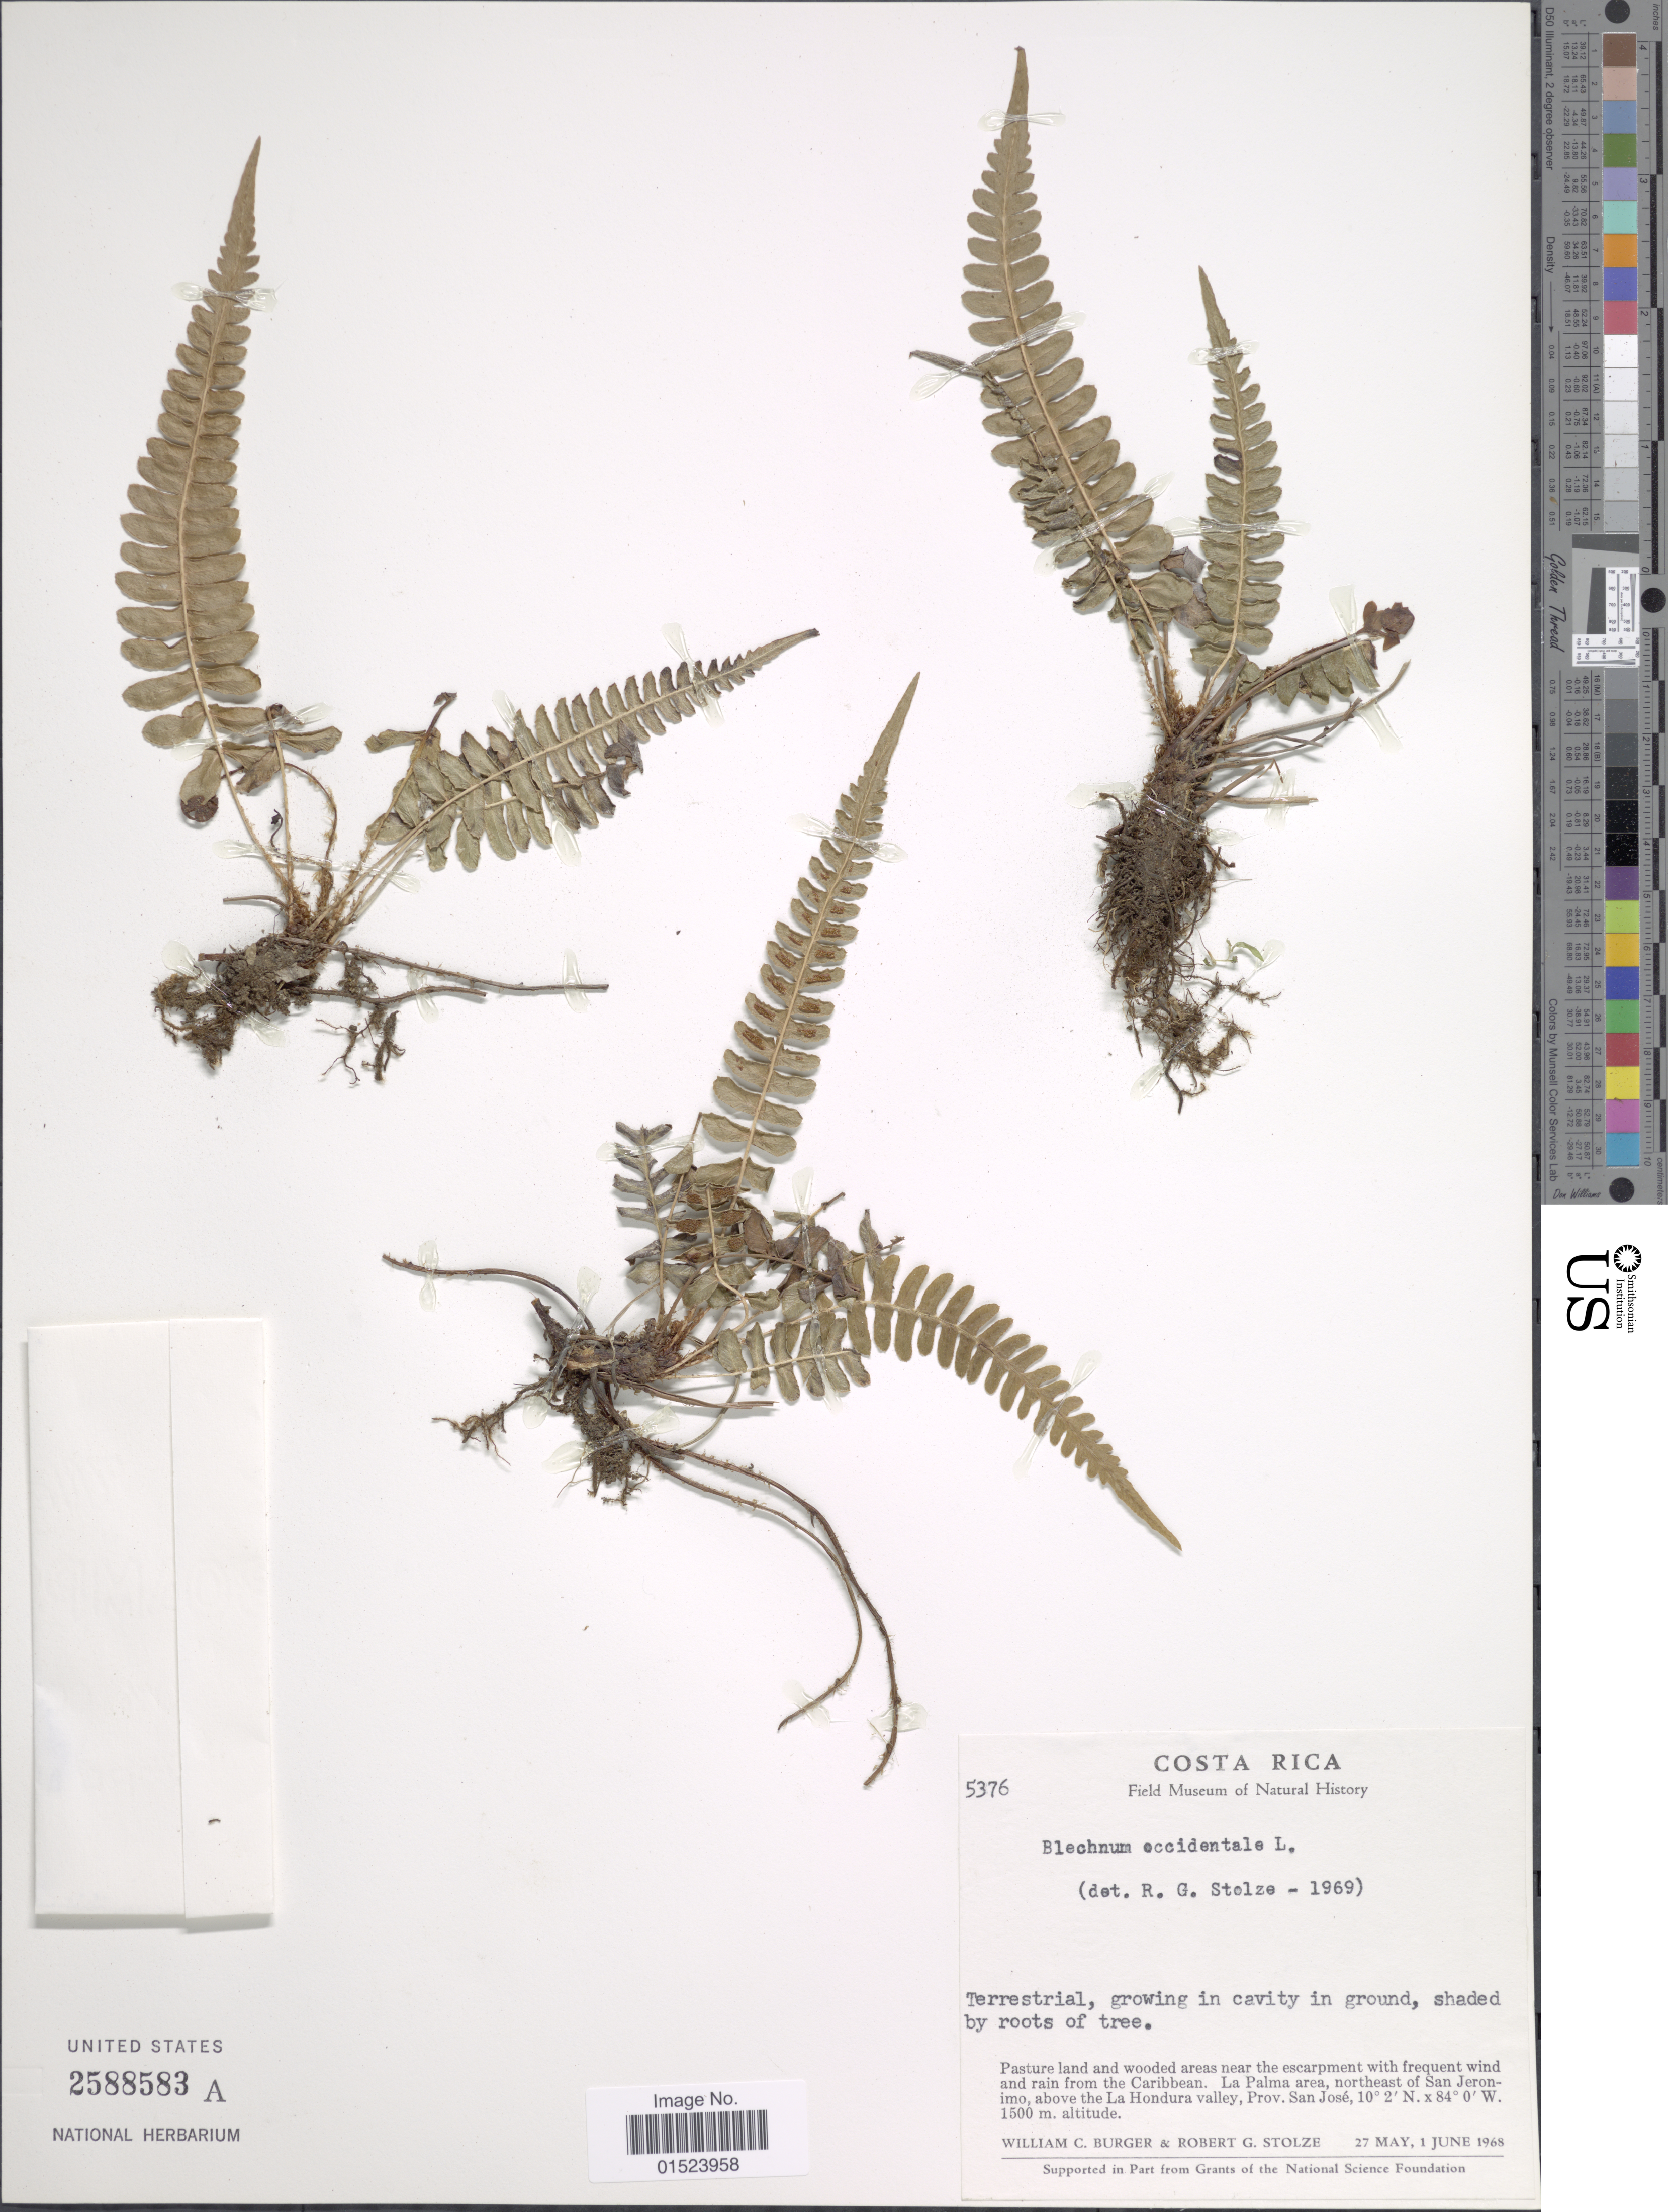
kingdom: Plantae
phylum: Tracheophyta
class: Polypodiopsida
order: Polypodiales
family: Blechnaceae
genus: Blechnum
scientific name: Blechnum glandulosum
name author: Link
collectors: W. Burger & R. G. Stolze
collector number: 5376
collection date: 1968-05-27/1968-06-01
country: Costa Rica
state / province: San José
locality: Pasture land and wooded areas near the escarpment with frequent wind and rain from the Caribbean. La Palma area, northeast of San Jeronimo, above the La Hondura valley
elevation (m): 1500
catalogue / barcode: US 2588583A